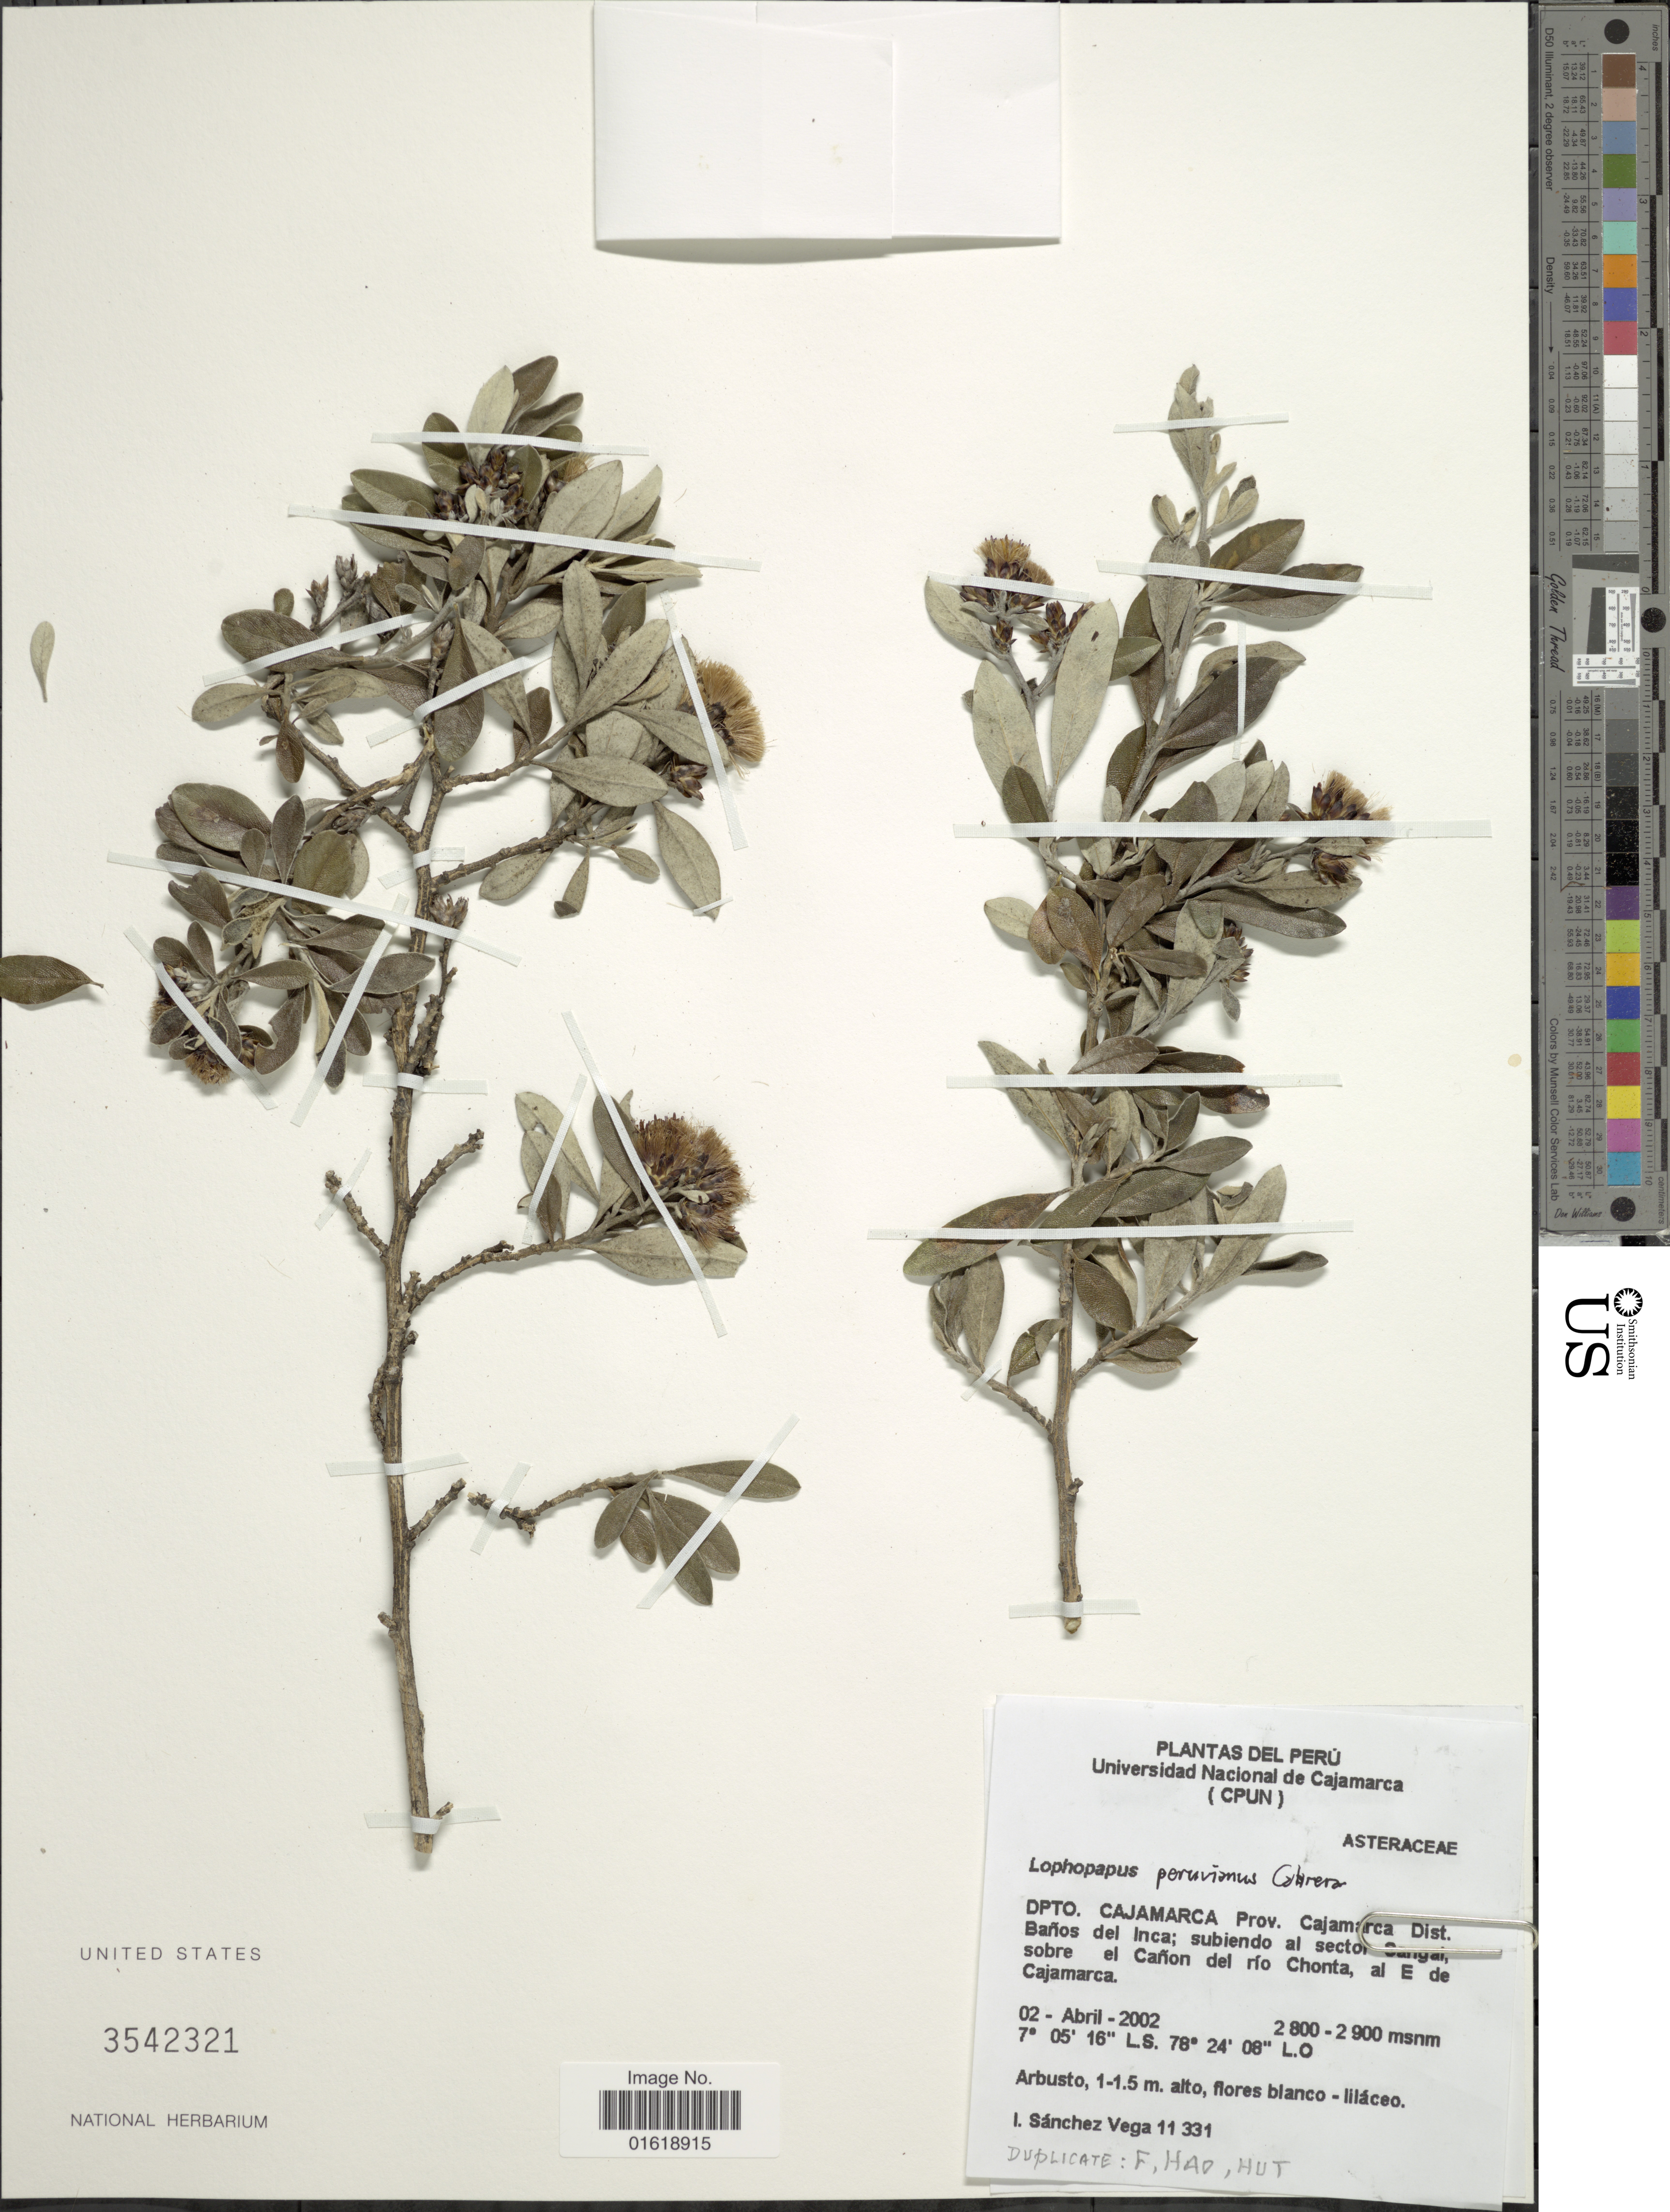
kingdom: Plantae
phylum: Tracheophyta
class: Magnoliopsida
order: Asterales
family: Asteraceae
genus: Lophopappus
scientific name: Lophopappus peruvianus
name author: Cabrera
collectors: I. Sánchez Vega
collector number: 11331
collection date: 2002-04-02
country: Peru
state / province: Cajamarca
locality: Dpto. Cajamarca. Prov. Cajamarca. Dist. Baños del Inca; subiendo al sector Sangal sobre el Cañon del río Chonta, al E de Cajamarca.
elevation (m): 2800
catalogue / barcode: US 3542321